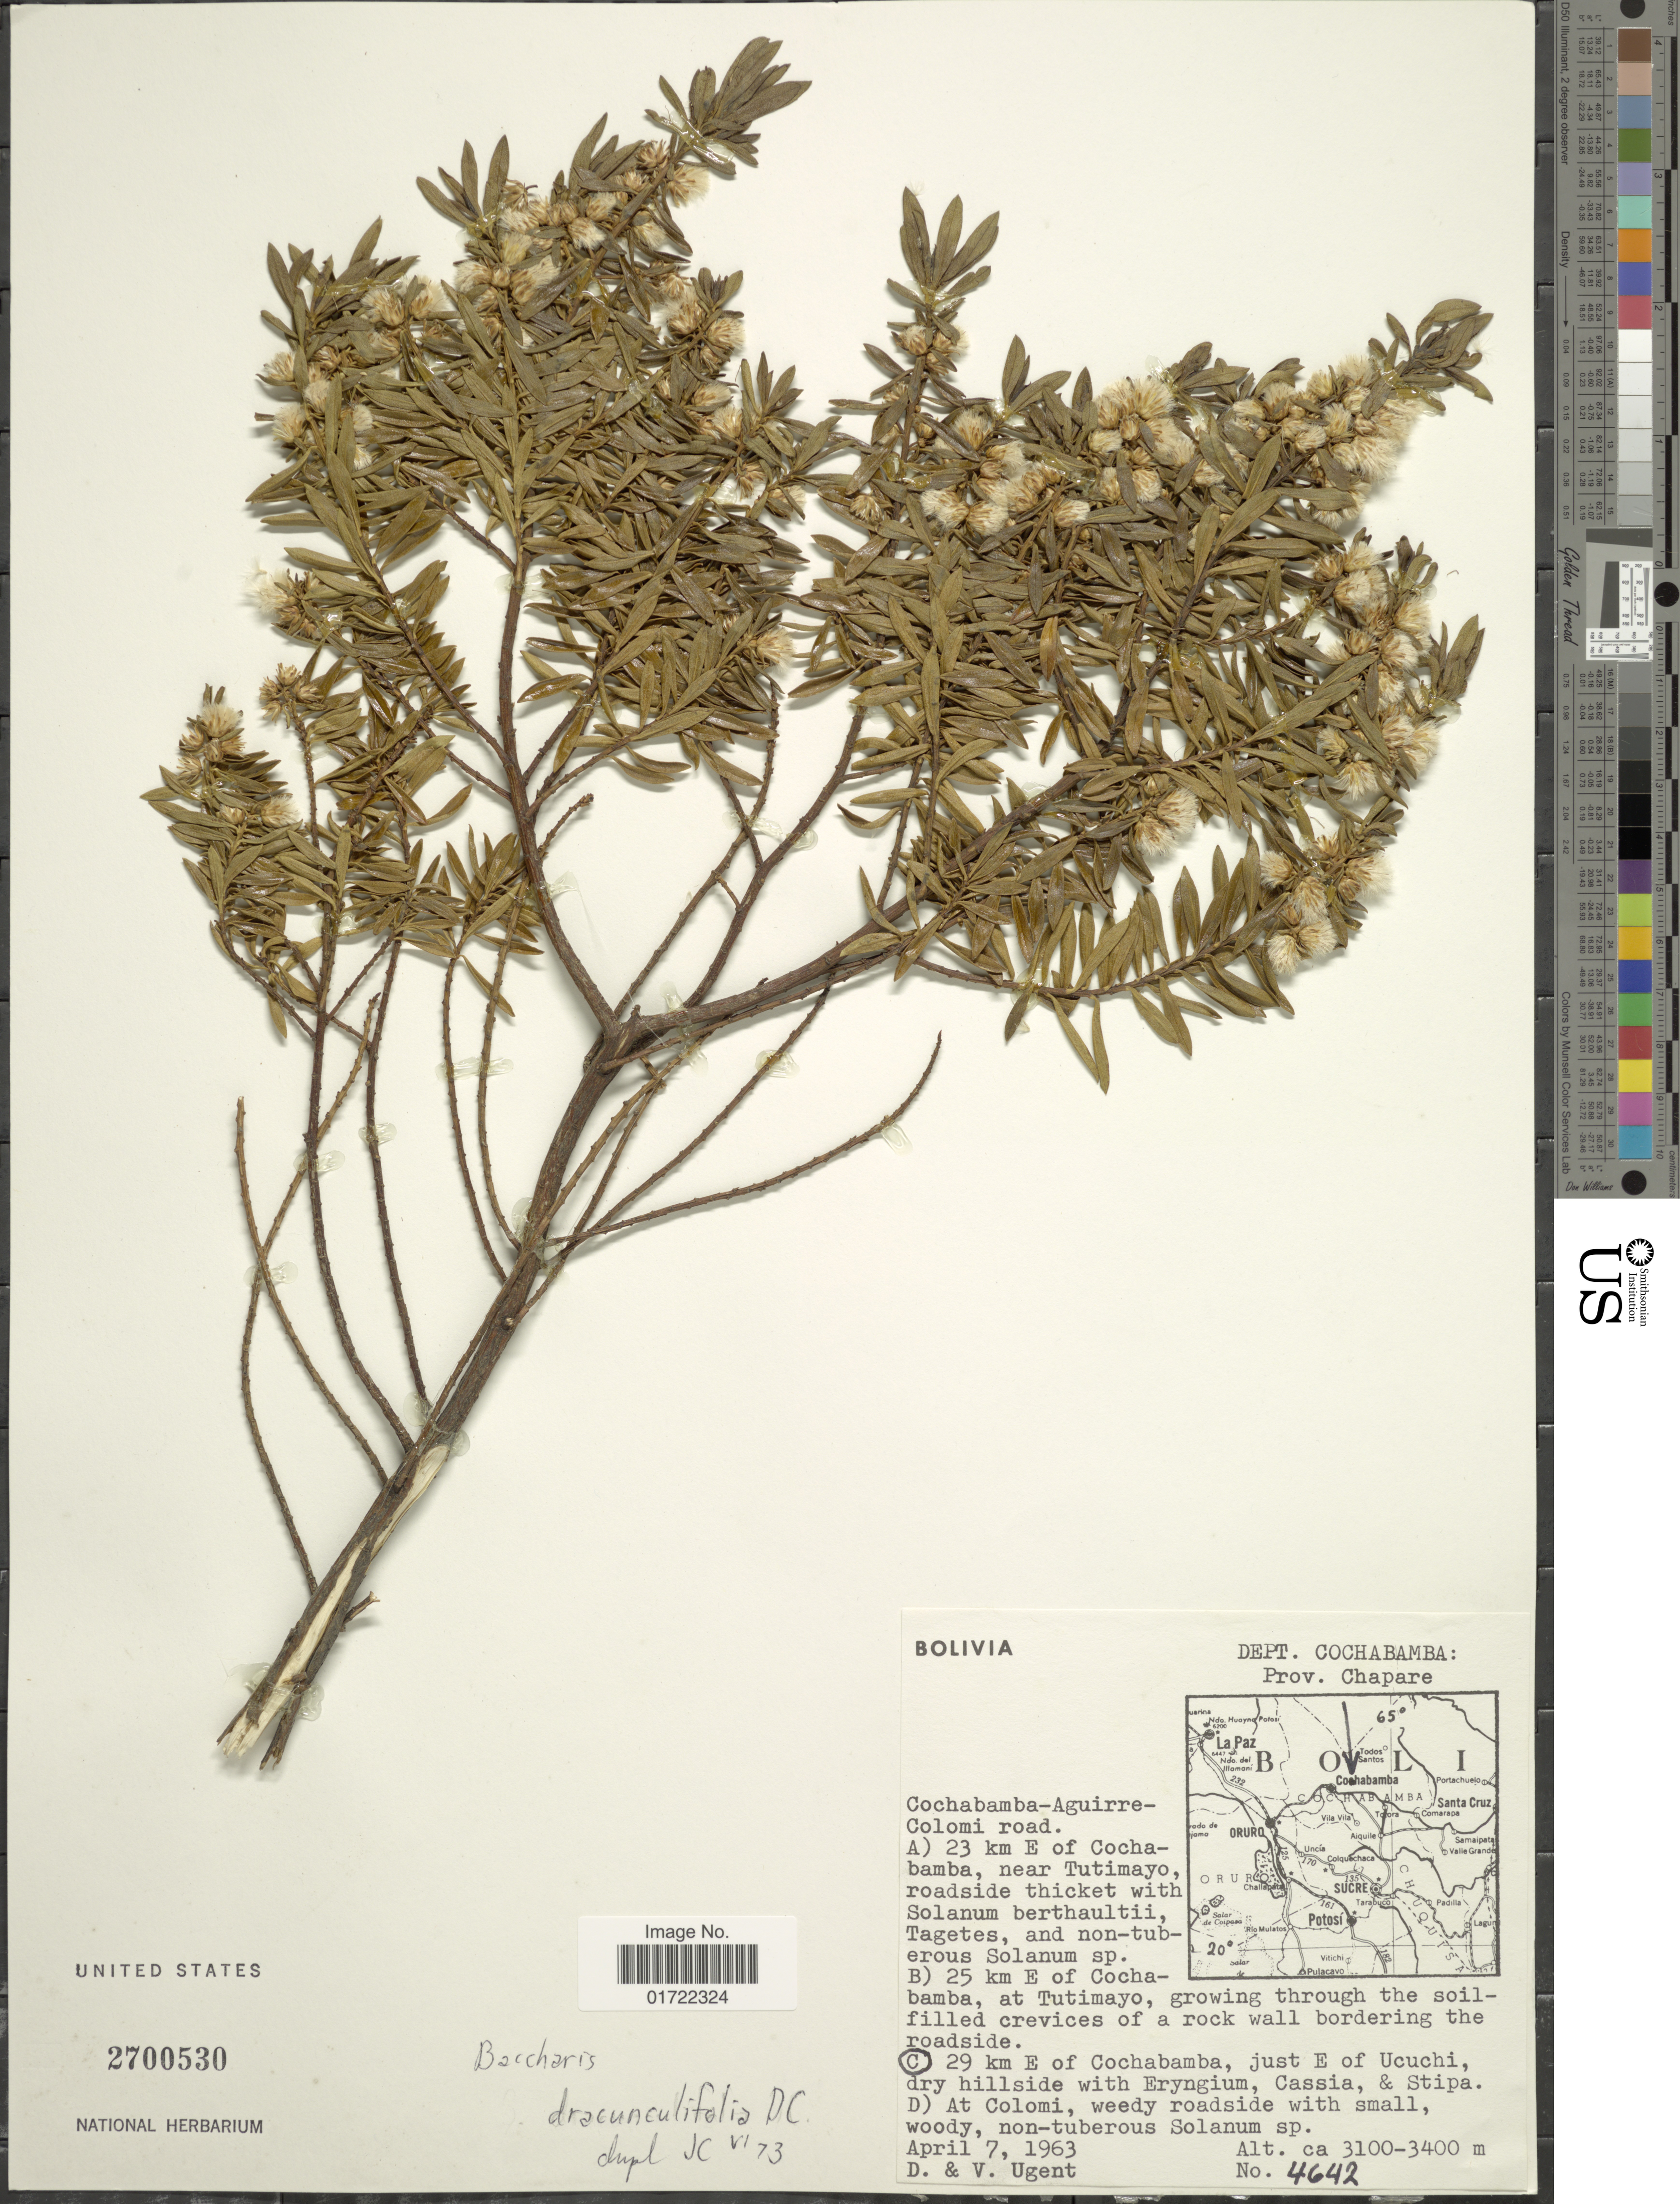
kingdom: Plantae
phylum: Tracheophyta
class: Magnoliopsida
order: Asterales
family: Asteraceae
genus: Baccharis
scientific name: Baccharis dracunculifolia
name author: DC.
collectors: D. Ugent & V. Ugent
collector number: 4642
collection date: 1963-04-07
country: Bolivia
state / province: Cochabamba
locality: Prov. Chapare, Cochabamba-Aguirre-Colomi road, 29 km E of Cochabamba, just E of Ucuchi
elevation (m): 3100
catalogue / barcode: US 2700530